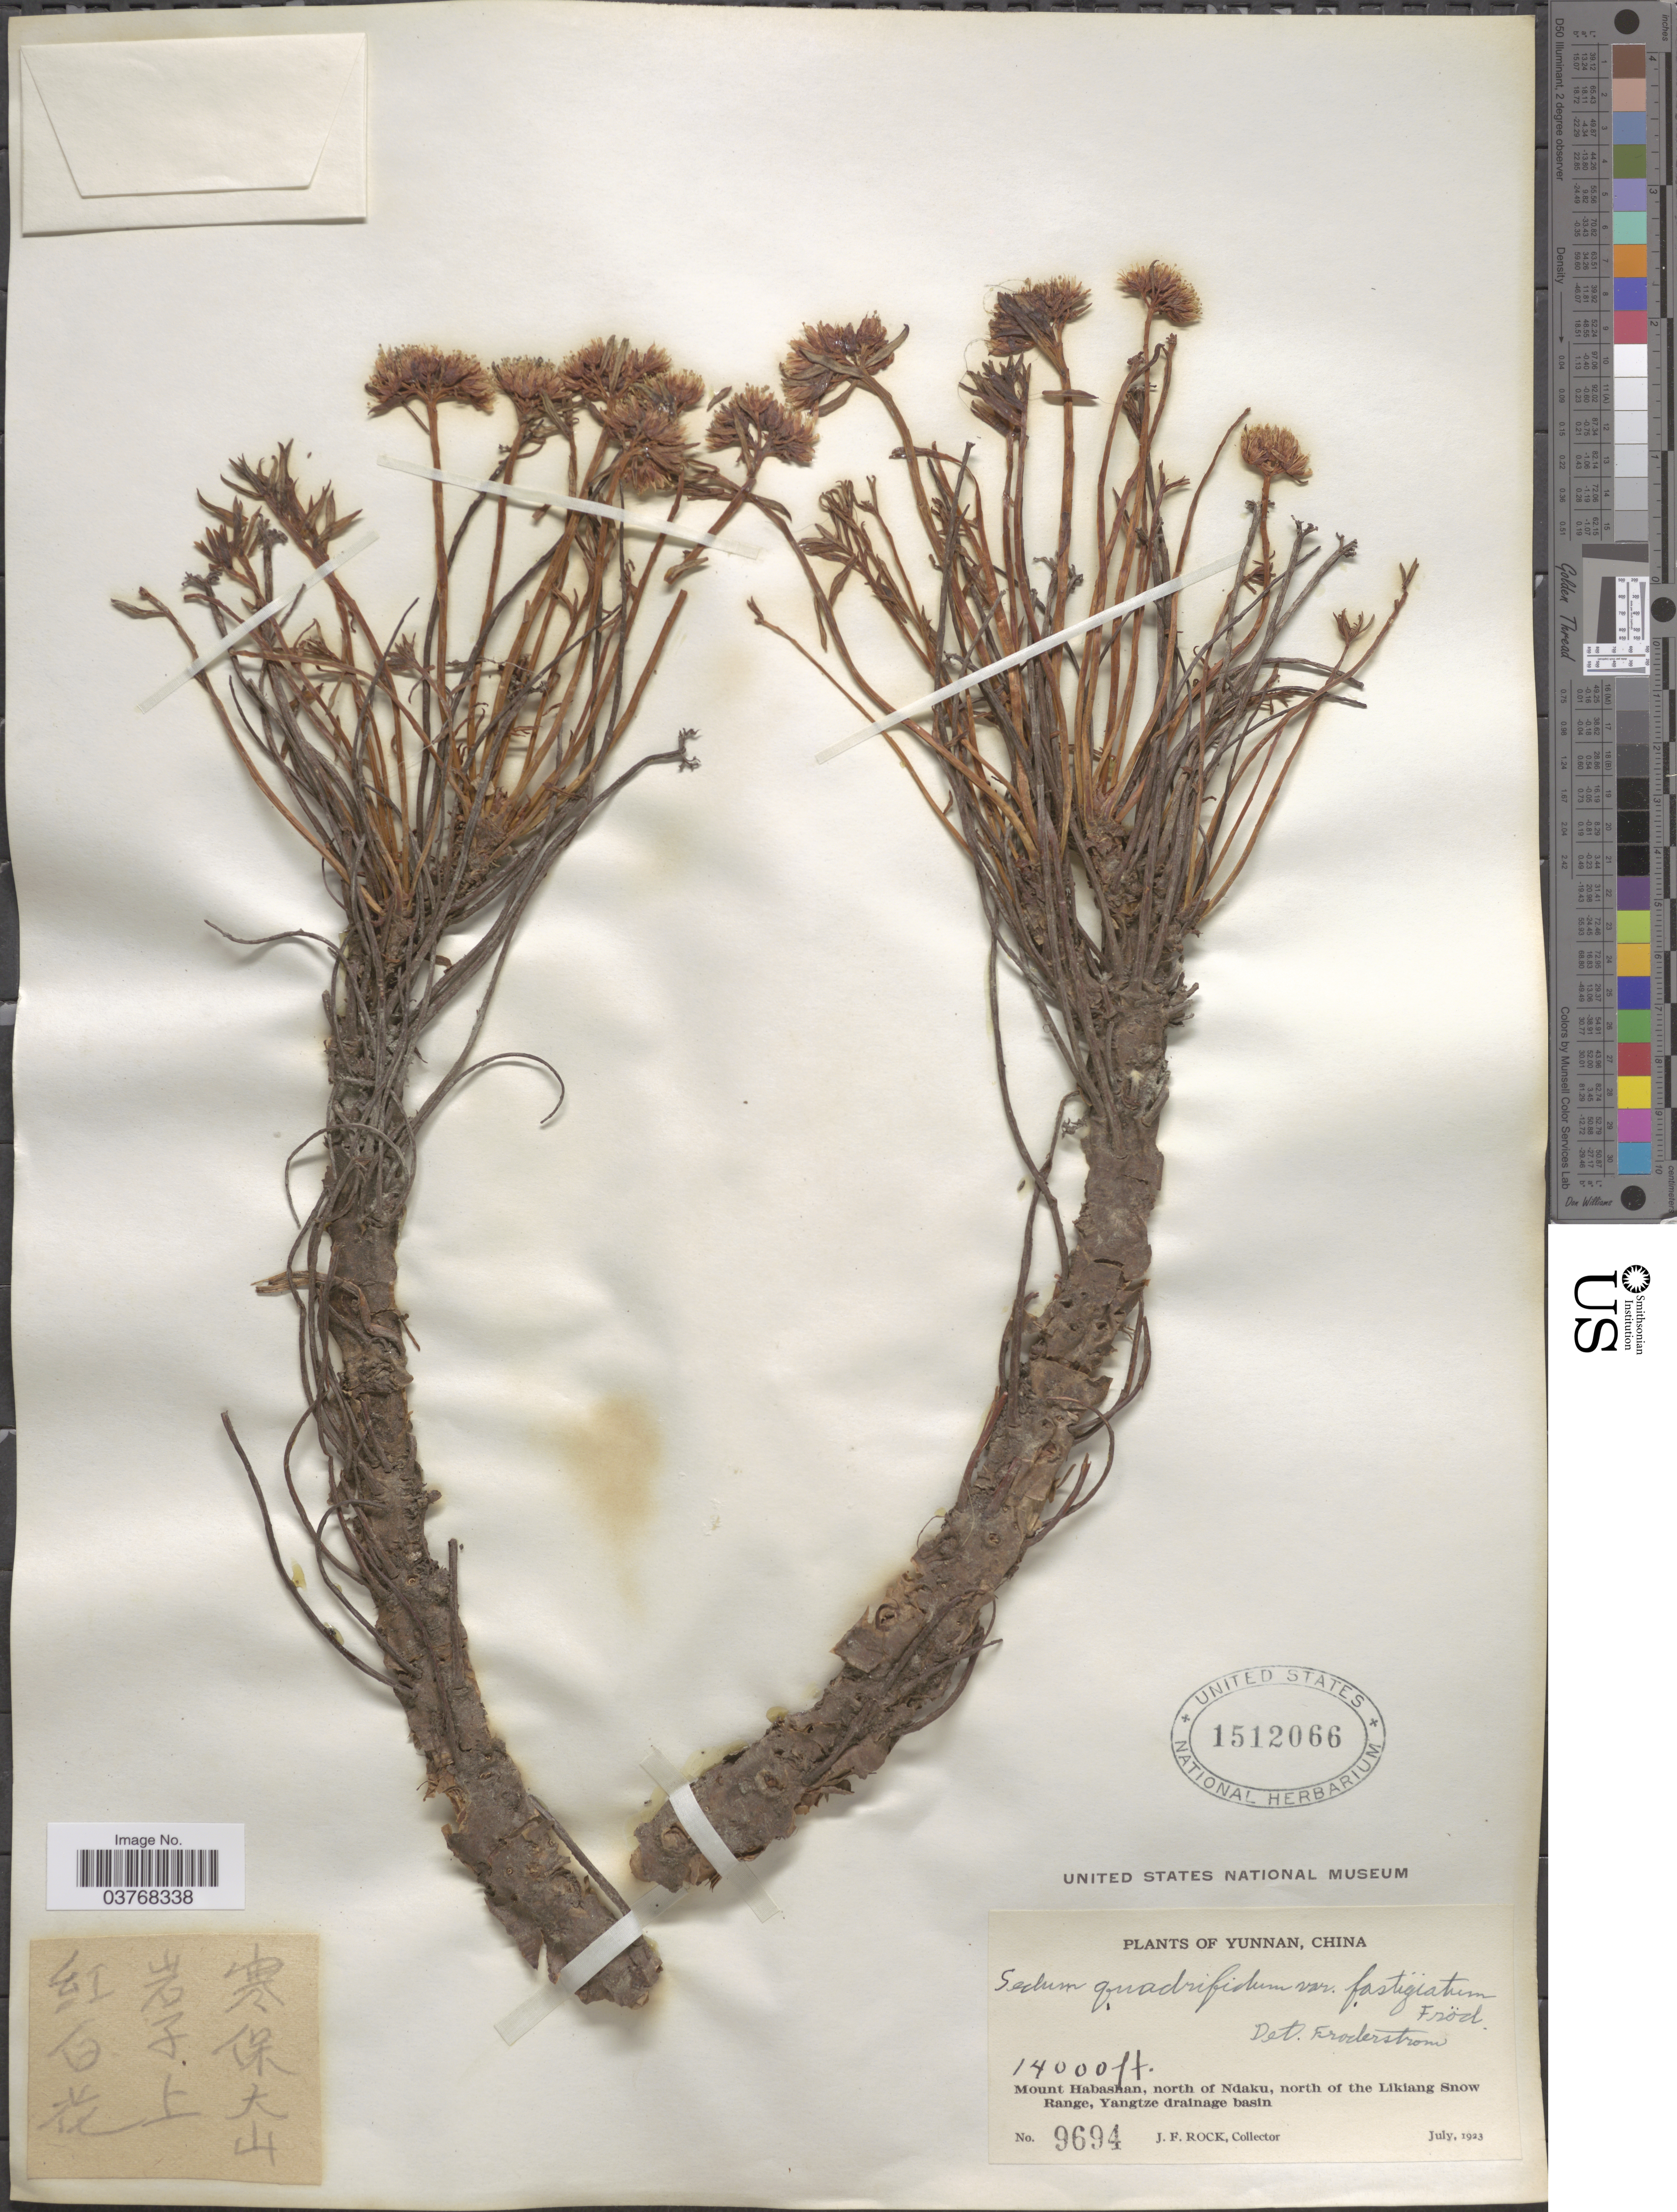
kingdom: Plantae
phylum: Tracheophyta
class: Magnoliopsida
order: Saxifragales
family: Crassulaceae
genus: Rhodiola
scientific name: Rhodiola fastigiata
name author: (Hook. f. & Thomson) S.H. Fu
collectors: J. Rock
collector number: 9694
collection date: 1923-07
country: China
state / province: Yunnan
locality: Mount Habashan, north of Ndaku, north of the Likiang Snow Range, Yangtze drainage basin.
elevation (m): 4267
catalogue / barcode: US 1512066